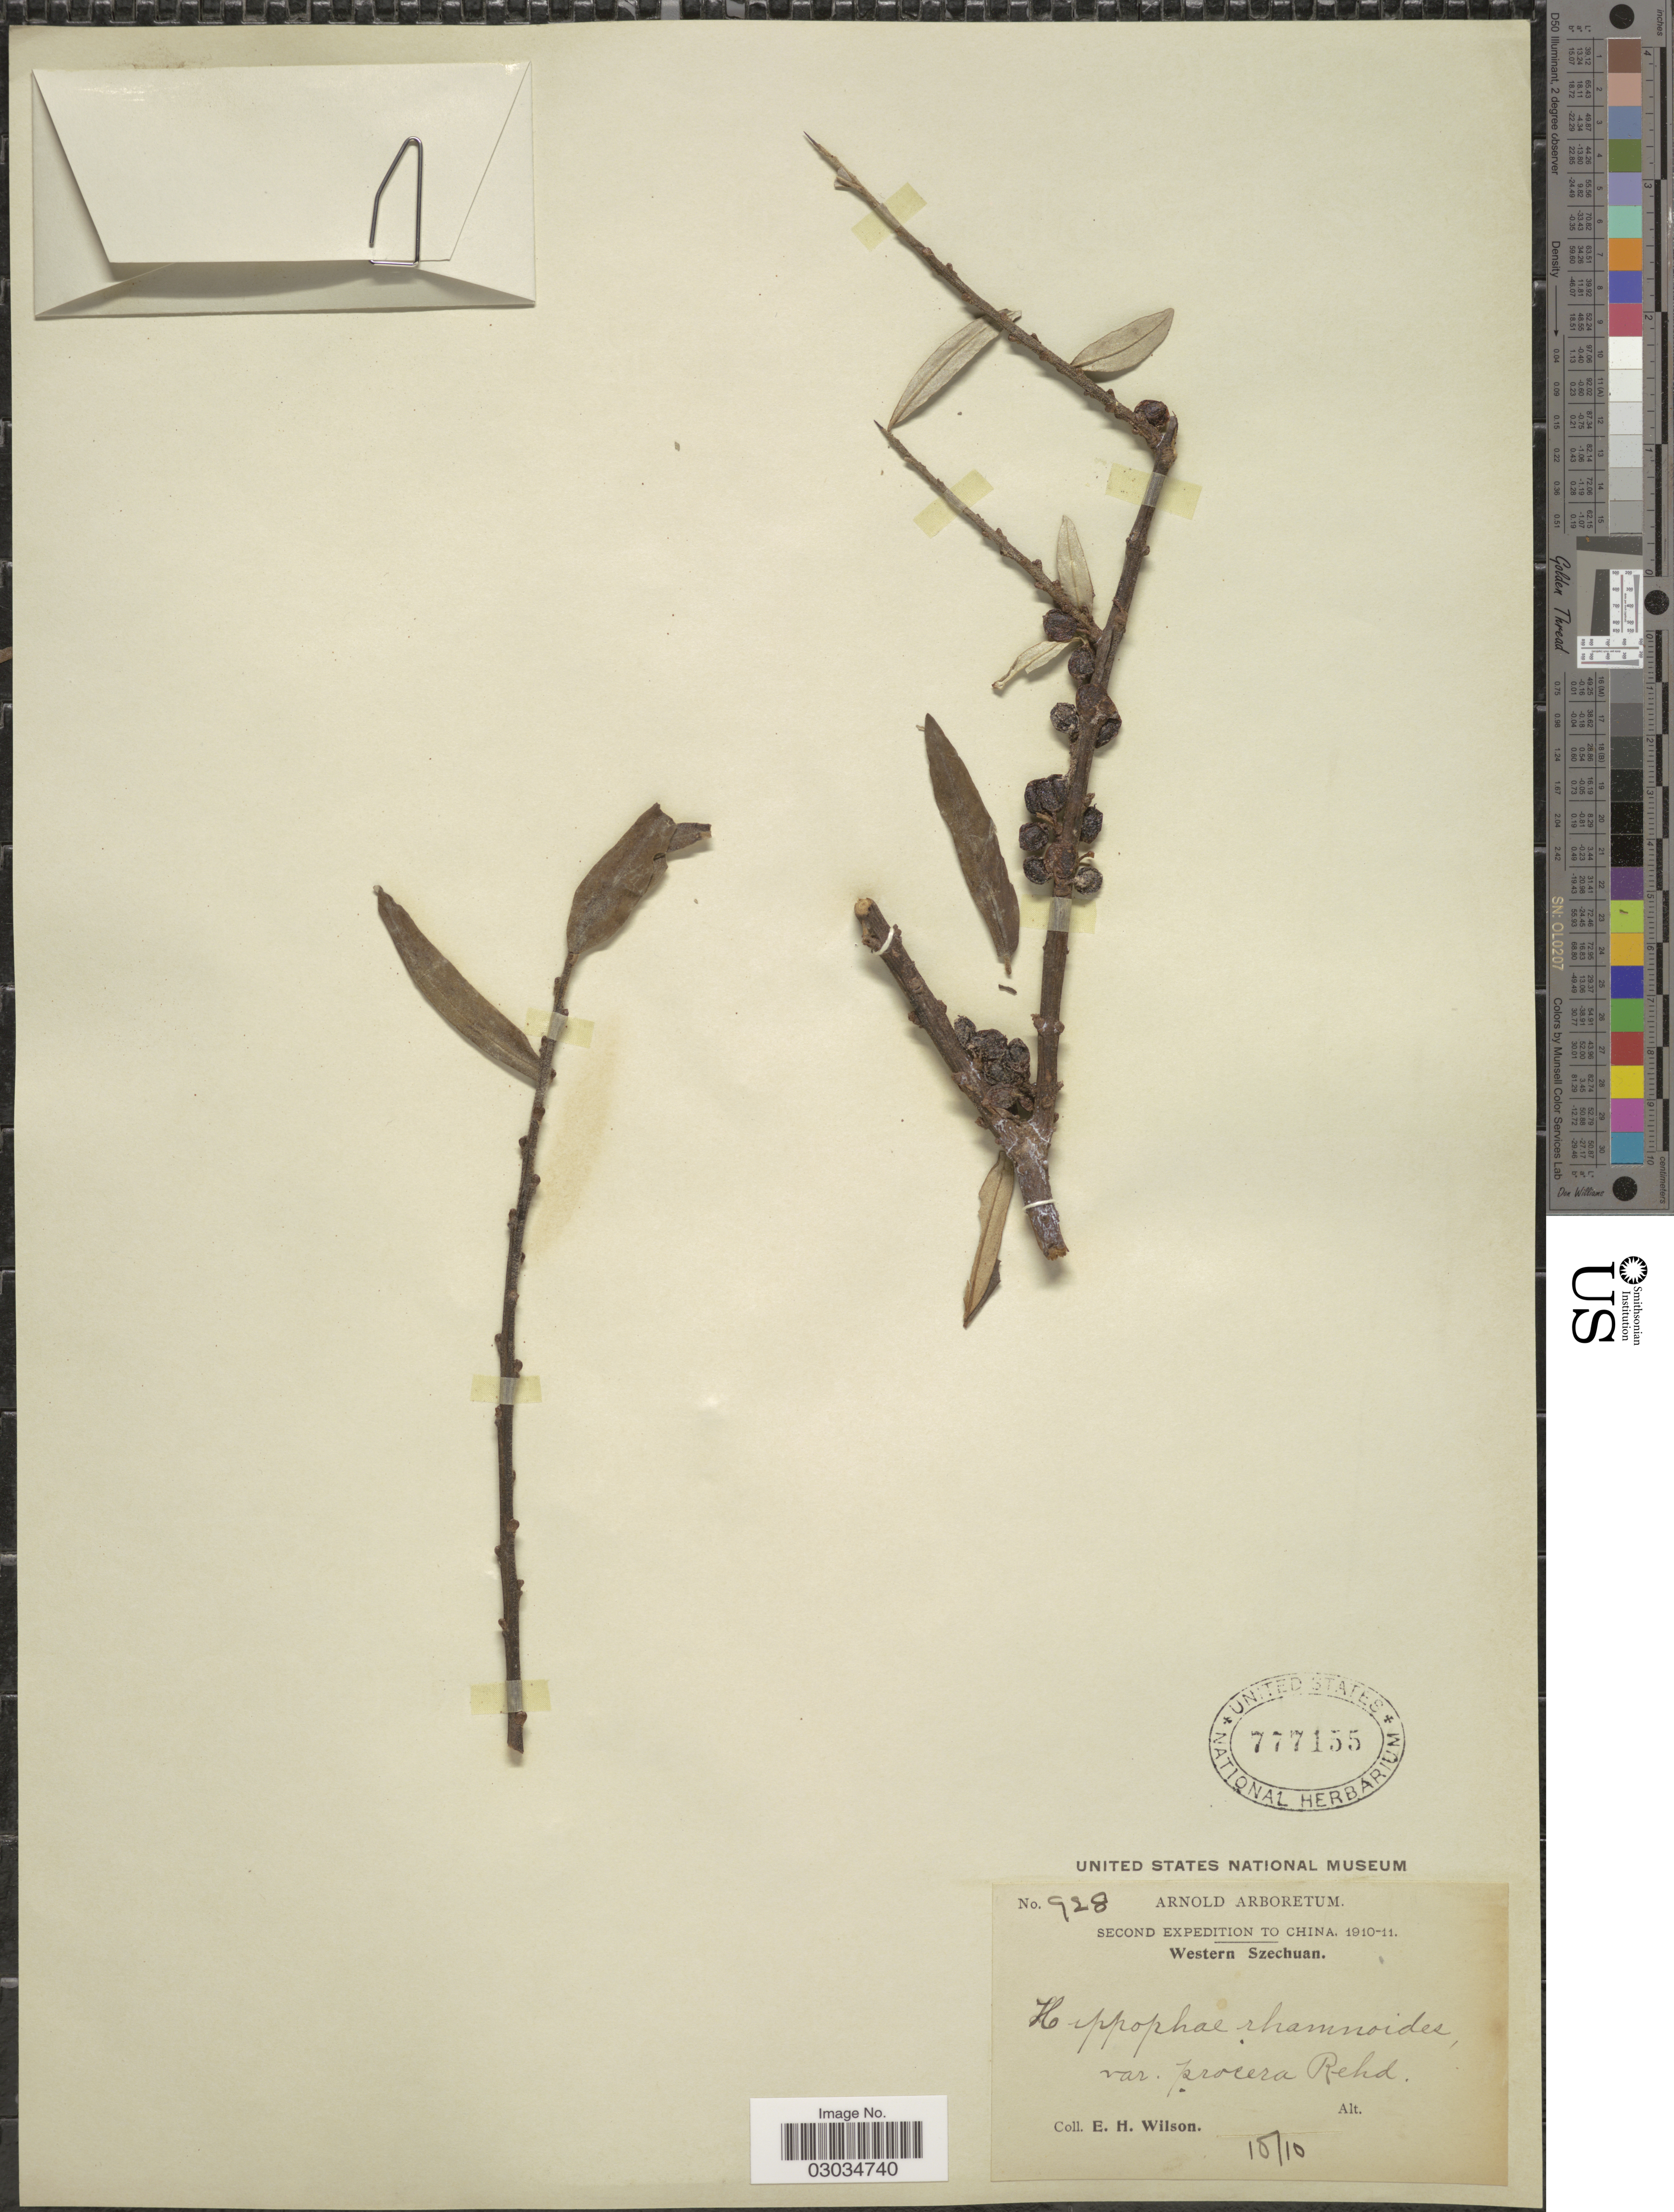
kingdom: Plantae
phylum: Tracheophyta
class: Magnoliopsida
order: Rosales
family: Elaeagnaceae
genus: Hippophae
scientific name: Hippophae rhamnoides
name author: L.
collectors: E. Wilson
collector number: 928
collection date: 1910-10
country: China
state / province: Sichuan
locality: Western Szechuan.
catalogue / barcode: US 777155